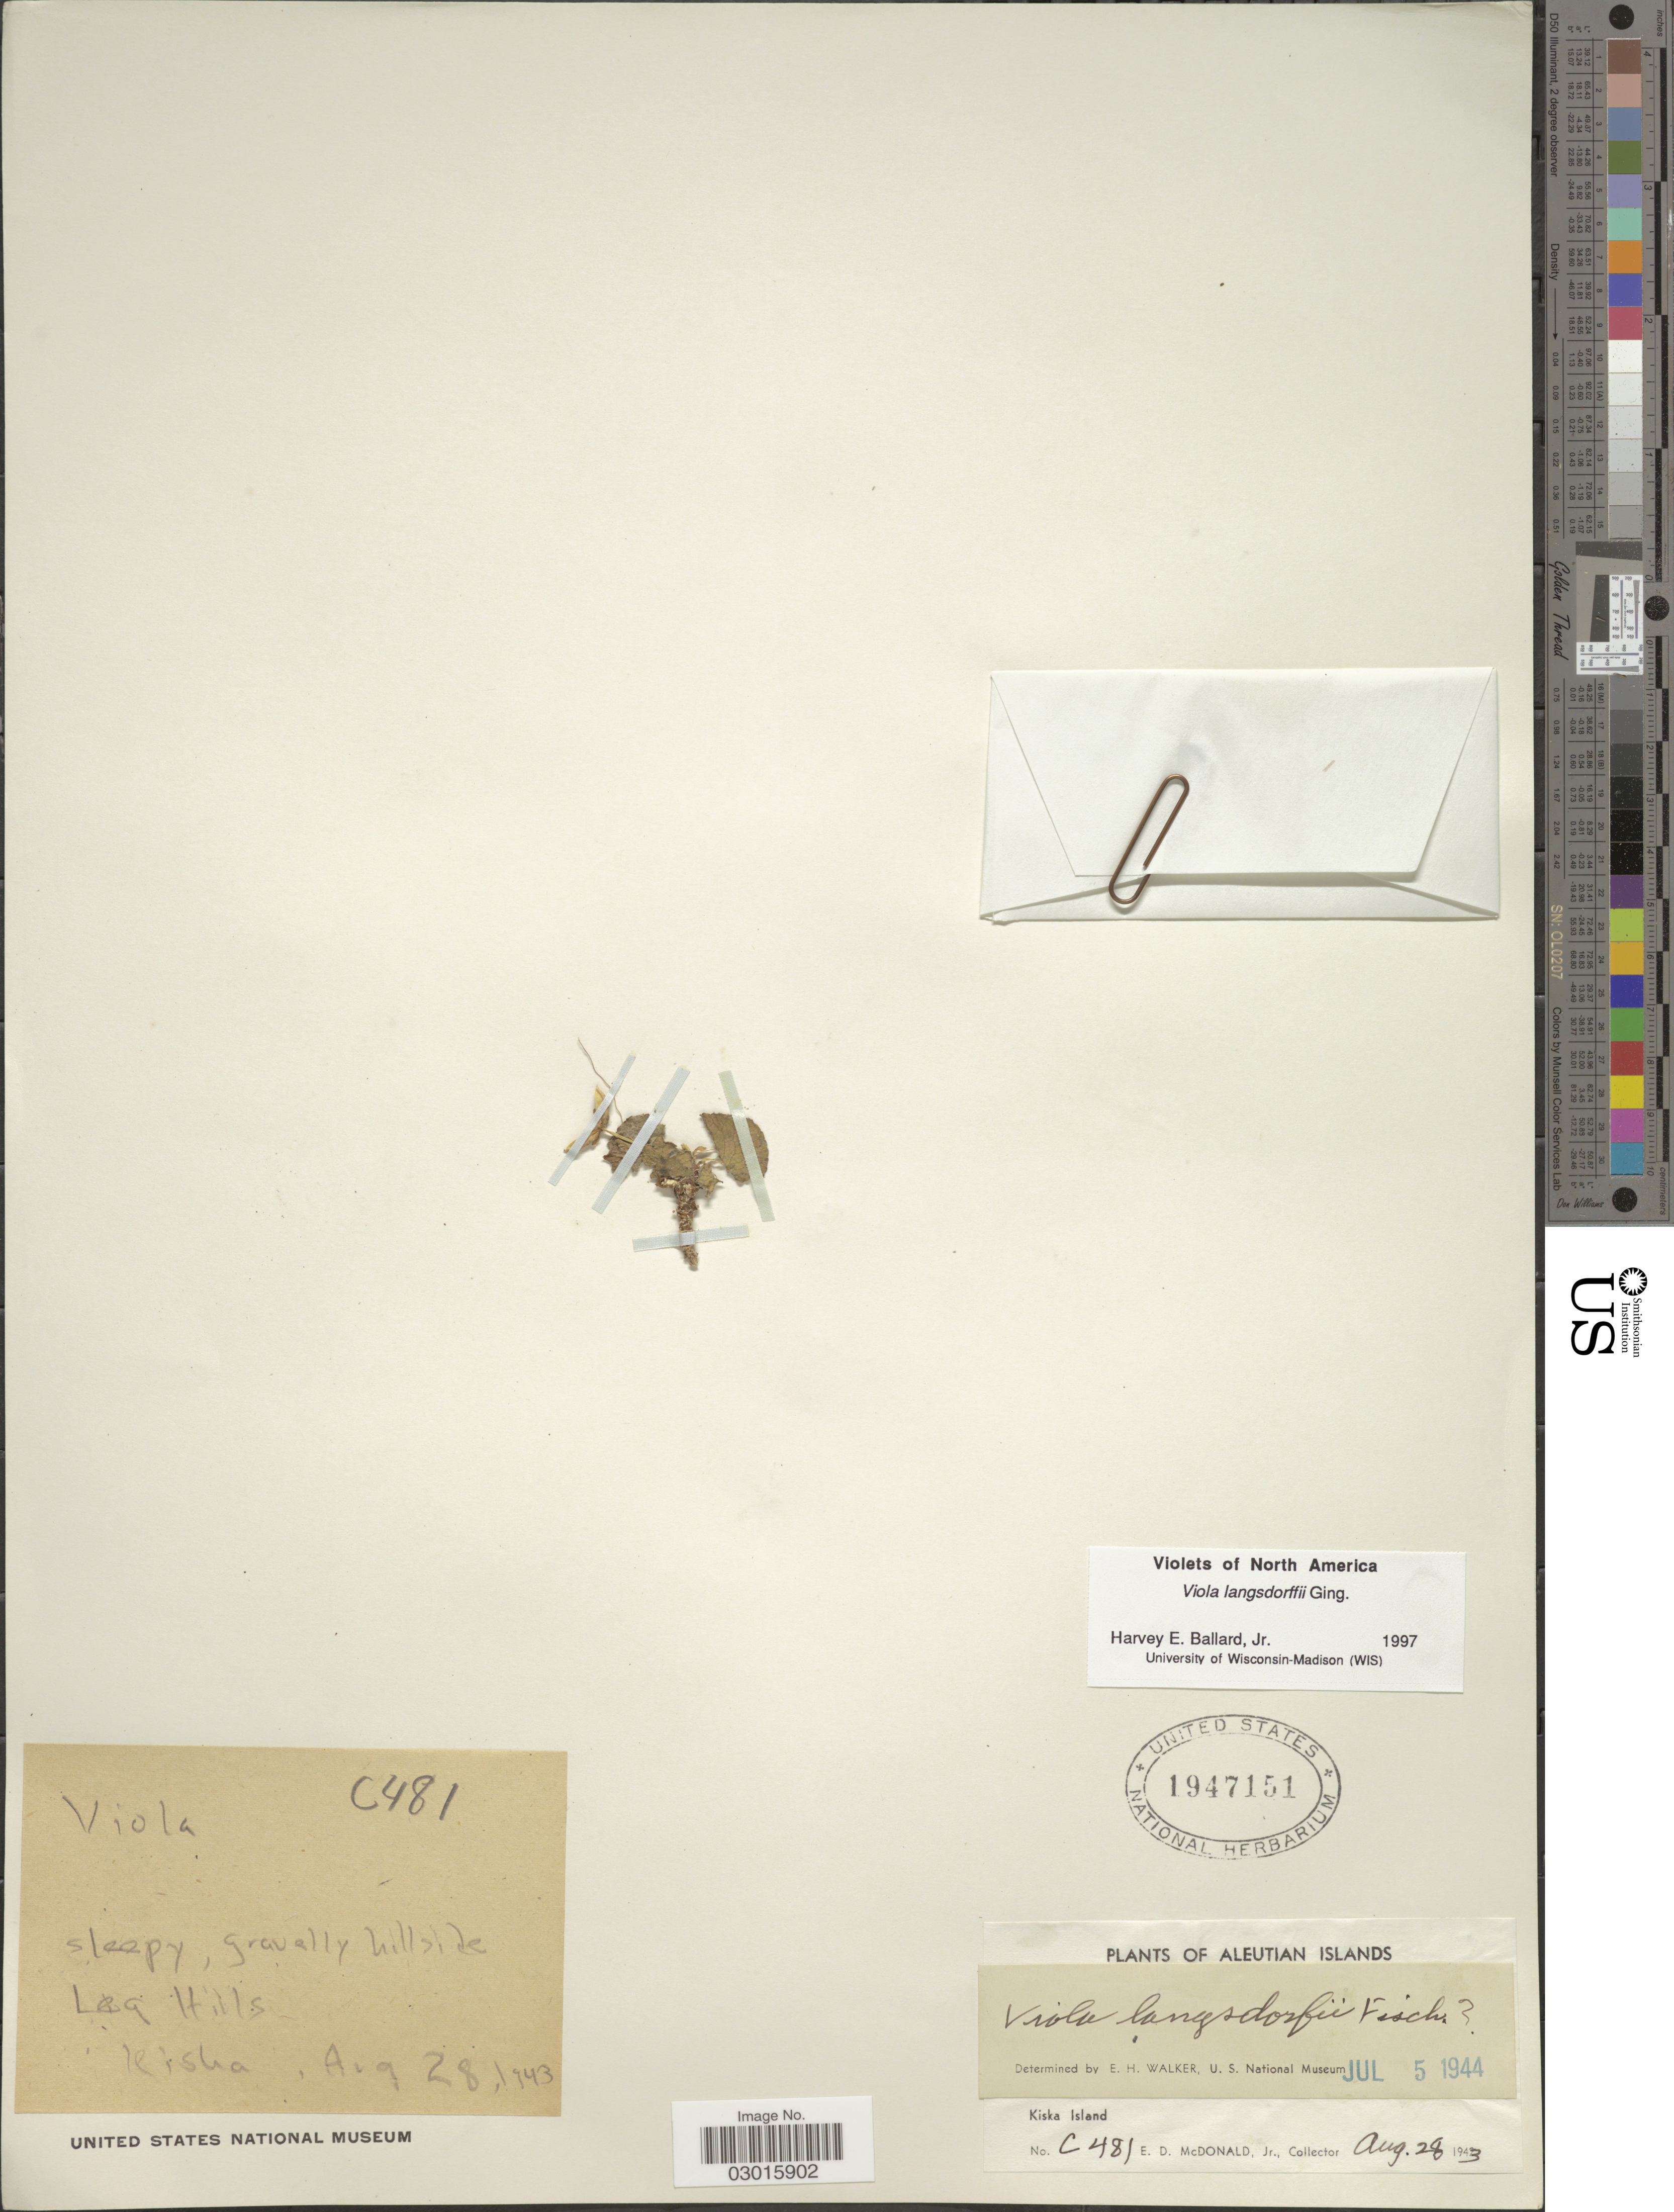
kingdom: Plantae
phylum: Tracheophyta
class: Magnoliopsida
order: Malpighiales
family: Violaceae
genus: Viola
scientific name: Viola langsdorffii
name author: Fisch. ex Ging.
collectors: E. D. McDonald Jr.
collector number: C481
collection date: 1943-08-28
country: United States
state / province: Alaska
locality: Aleutian Islands, Kiska Island, Leg Hills.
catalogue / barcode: US 1947151